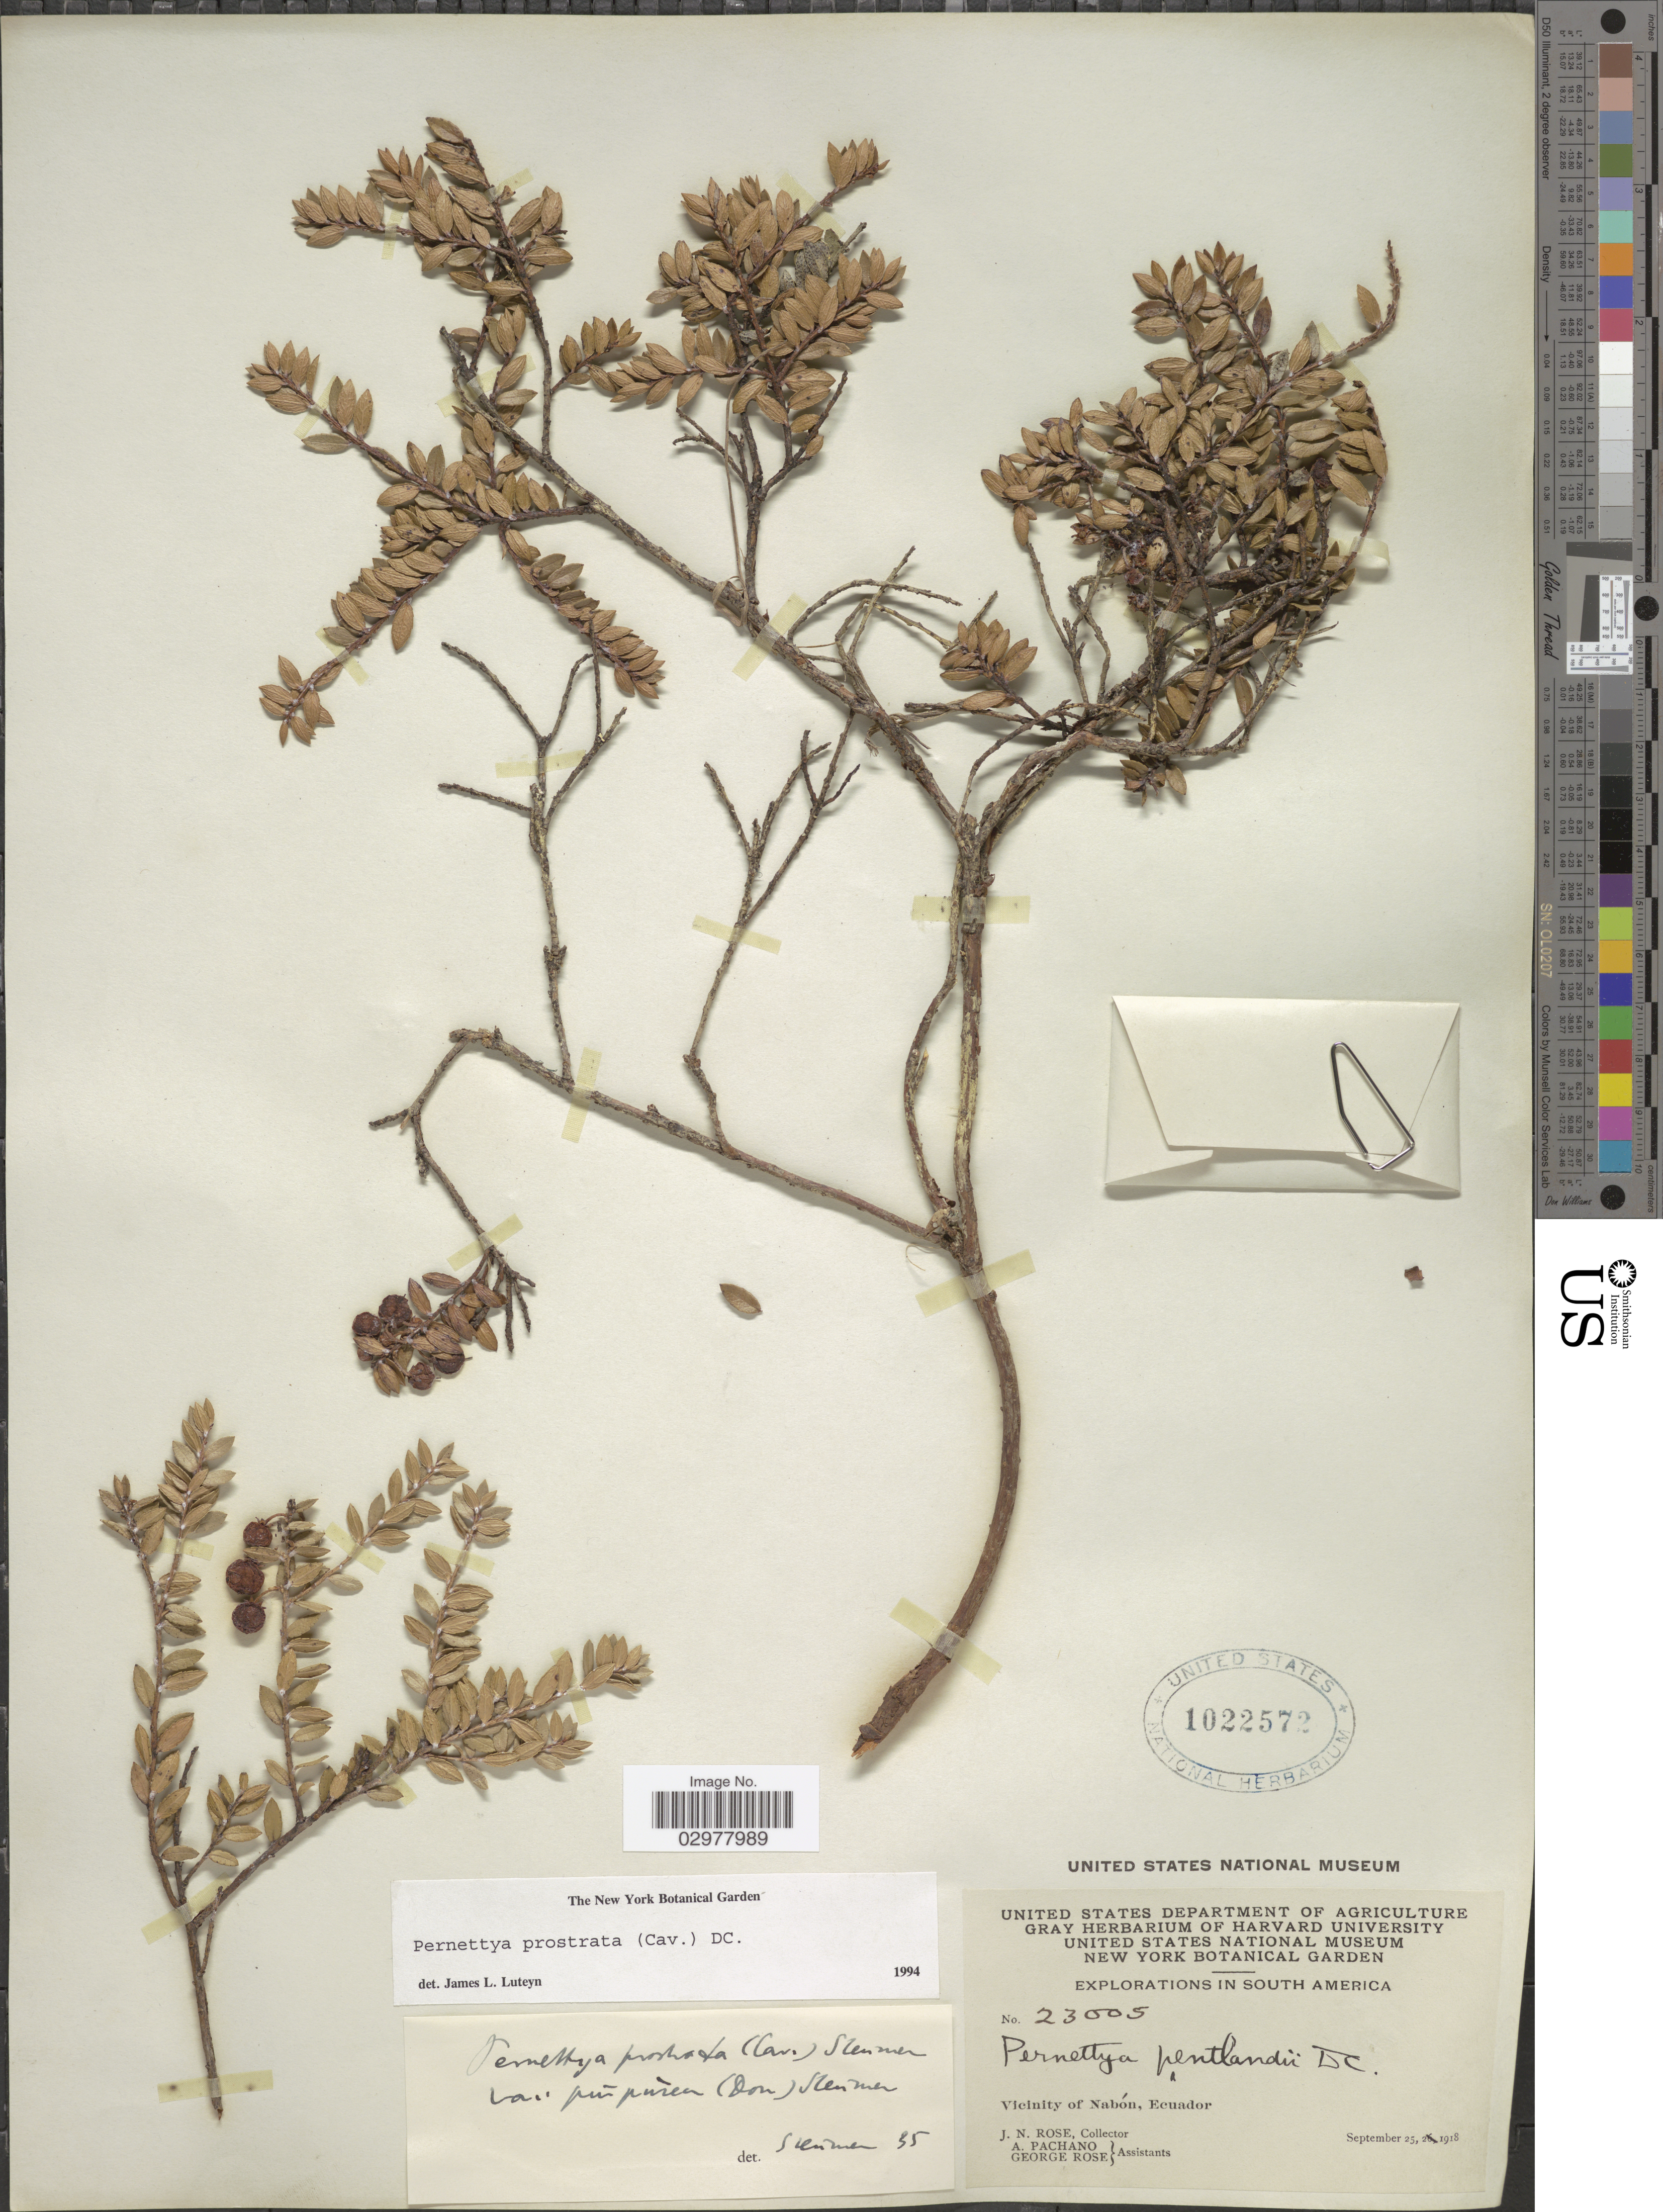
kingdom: Plantae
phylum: Tracheophyta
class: Magnoliopsida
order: Ericales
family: Ericaceae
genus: Pernettya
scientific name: Pernettya prostrata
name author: (Cav.) DC.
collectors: J. N. Rose, A. Pachano & G. Rose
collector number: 23005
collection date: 1918-09-25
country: Ecuador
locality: Vicinity of Nabón.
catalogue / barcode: US 1022572